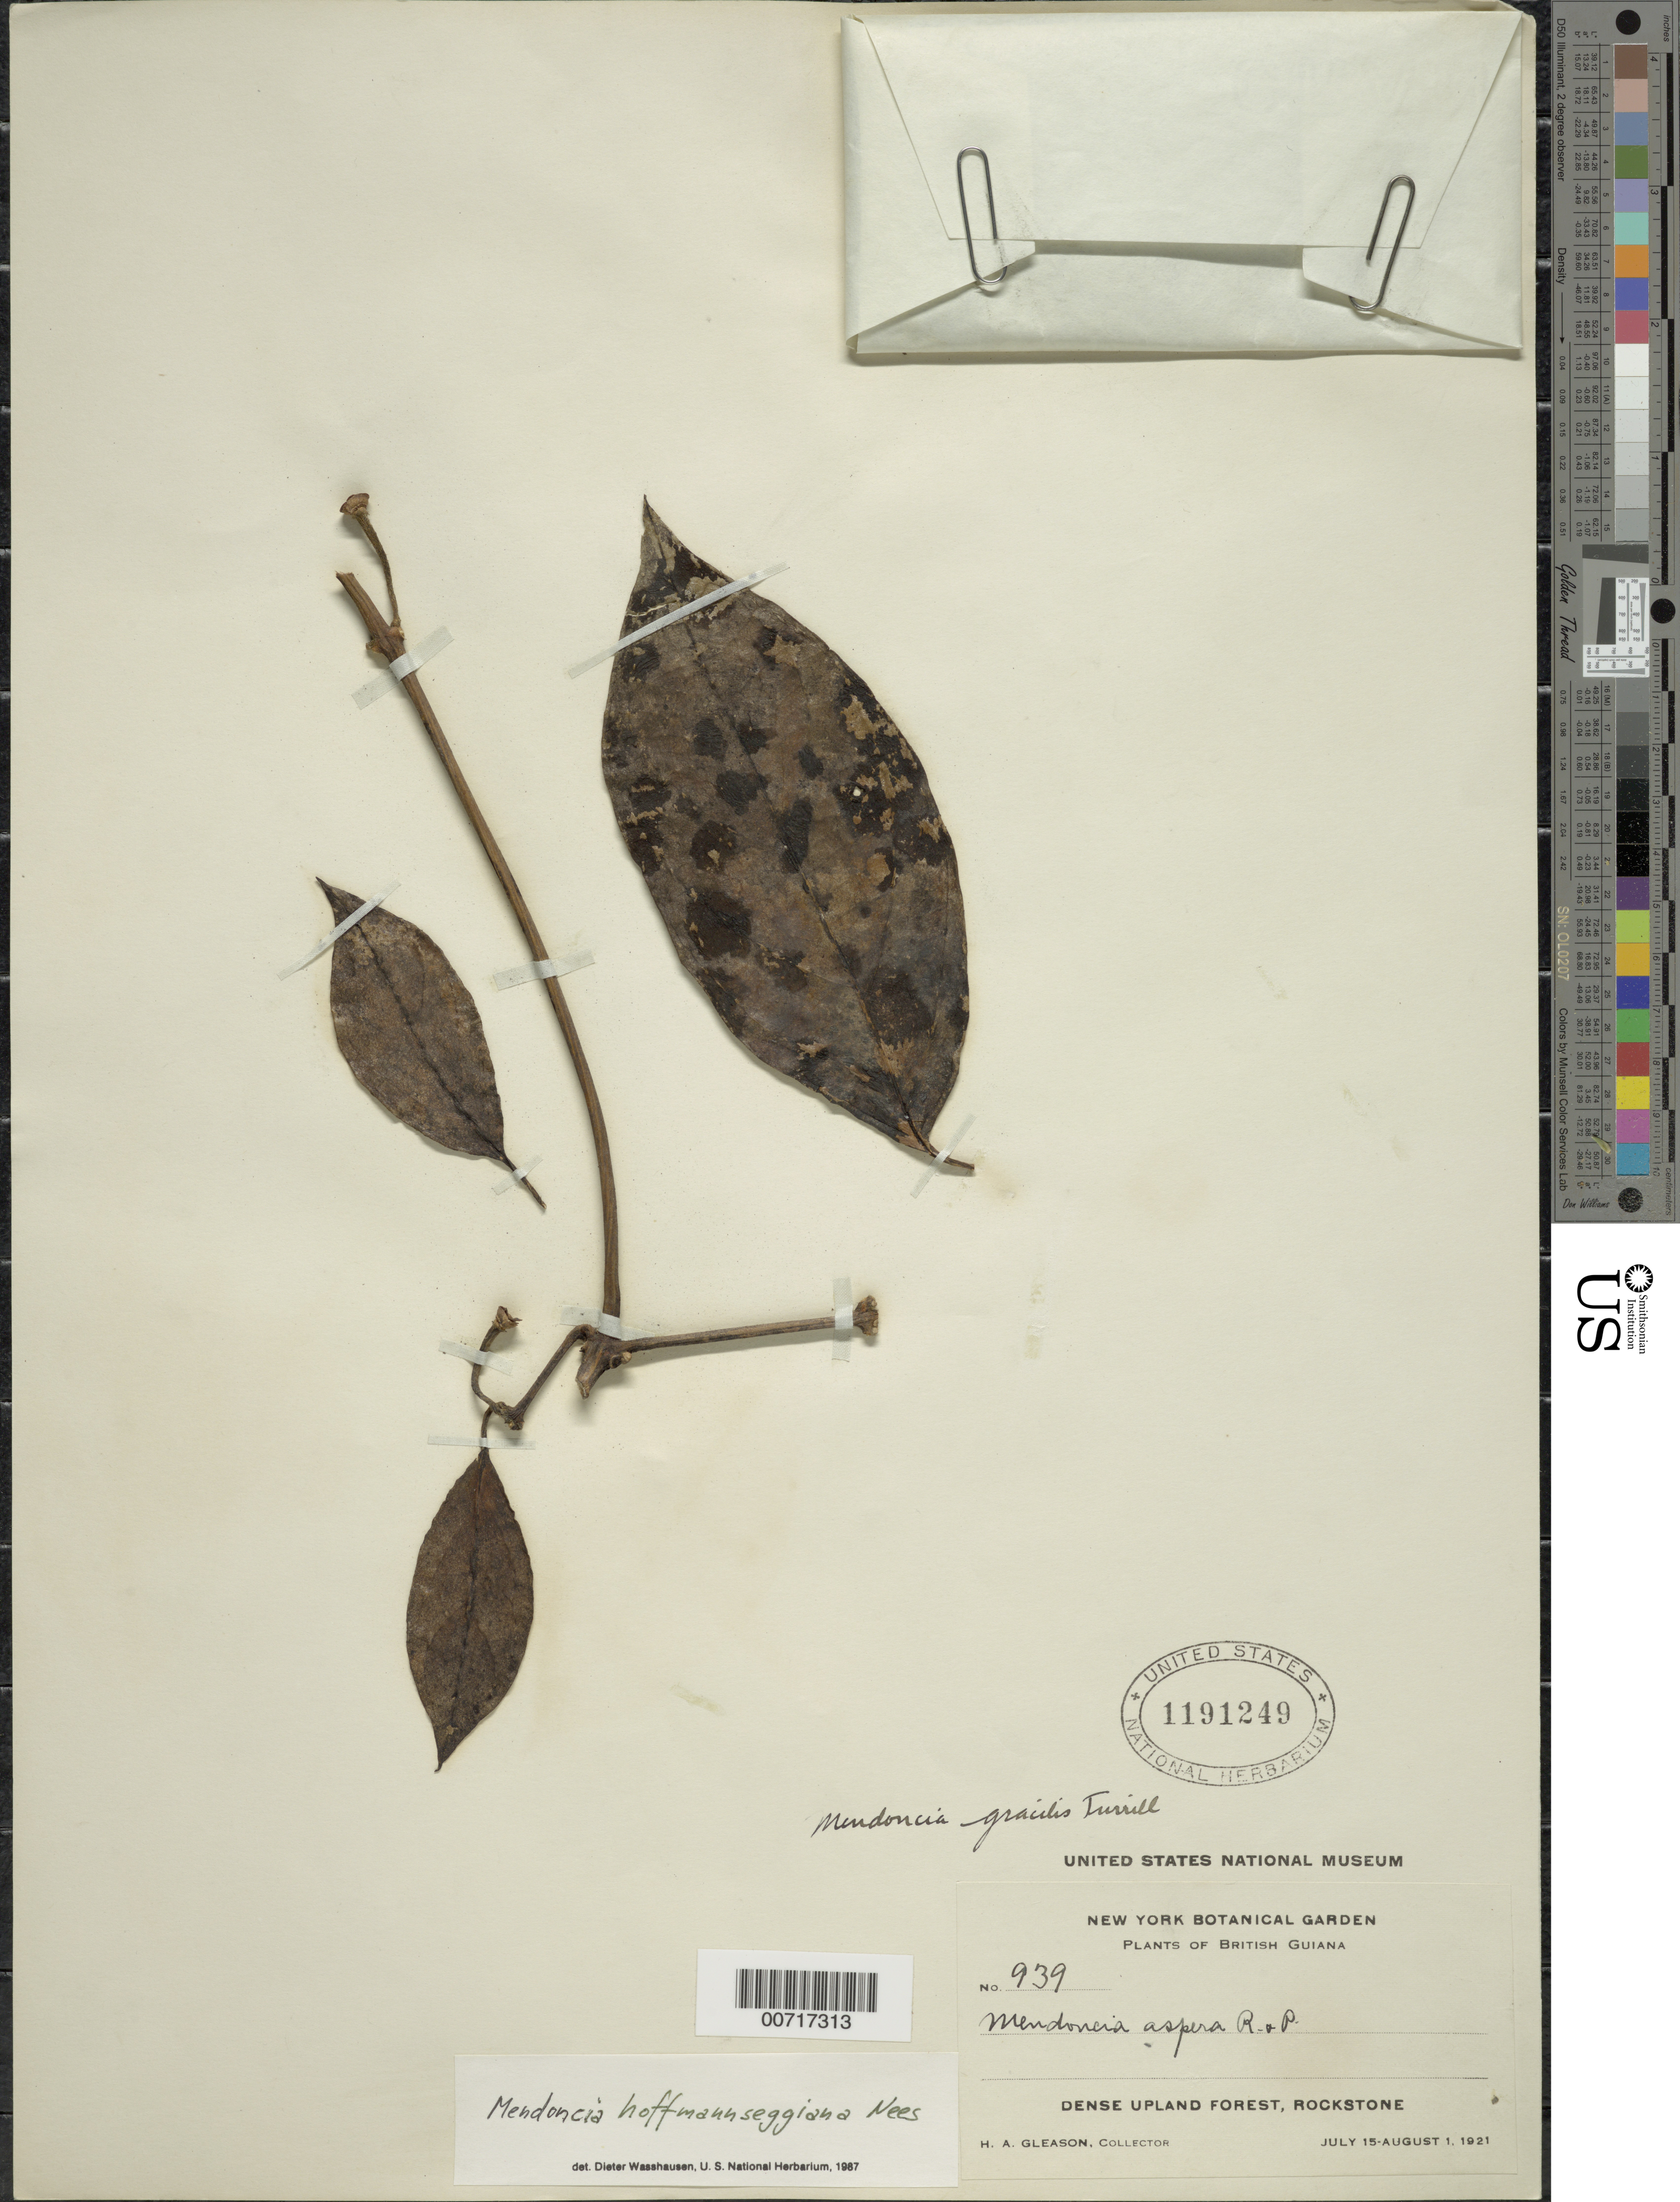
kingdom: Plantae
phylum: Tracheophyta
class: Magnoliopsida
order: Lamiales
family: Acanthaceae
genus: Mendoncia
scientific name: Mendoncia hoffmannseggiana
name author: Nees in DC.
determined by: Wasshausen, Dieter C., (BOT), Smithsonian Institution - National Museum of Natural History (UNITED STATES)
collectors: H. A. Gleason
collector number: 939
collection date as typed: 15-Jul-21 to 1-Aug-21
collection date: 1921-07-15/1921-08-01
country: Guyana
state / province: U. Demerara-Berbice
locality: Rockstone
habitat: Dense upland forest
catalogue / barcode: US 1191249